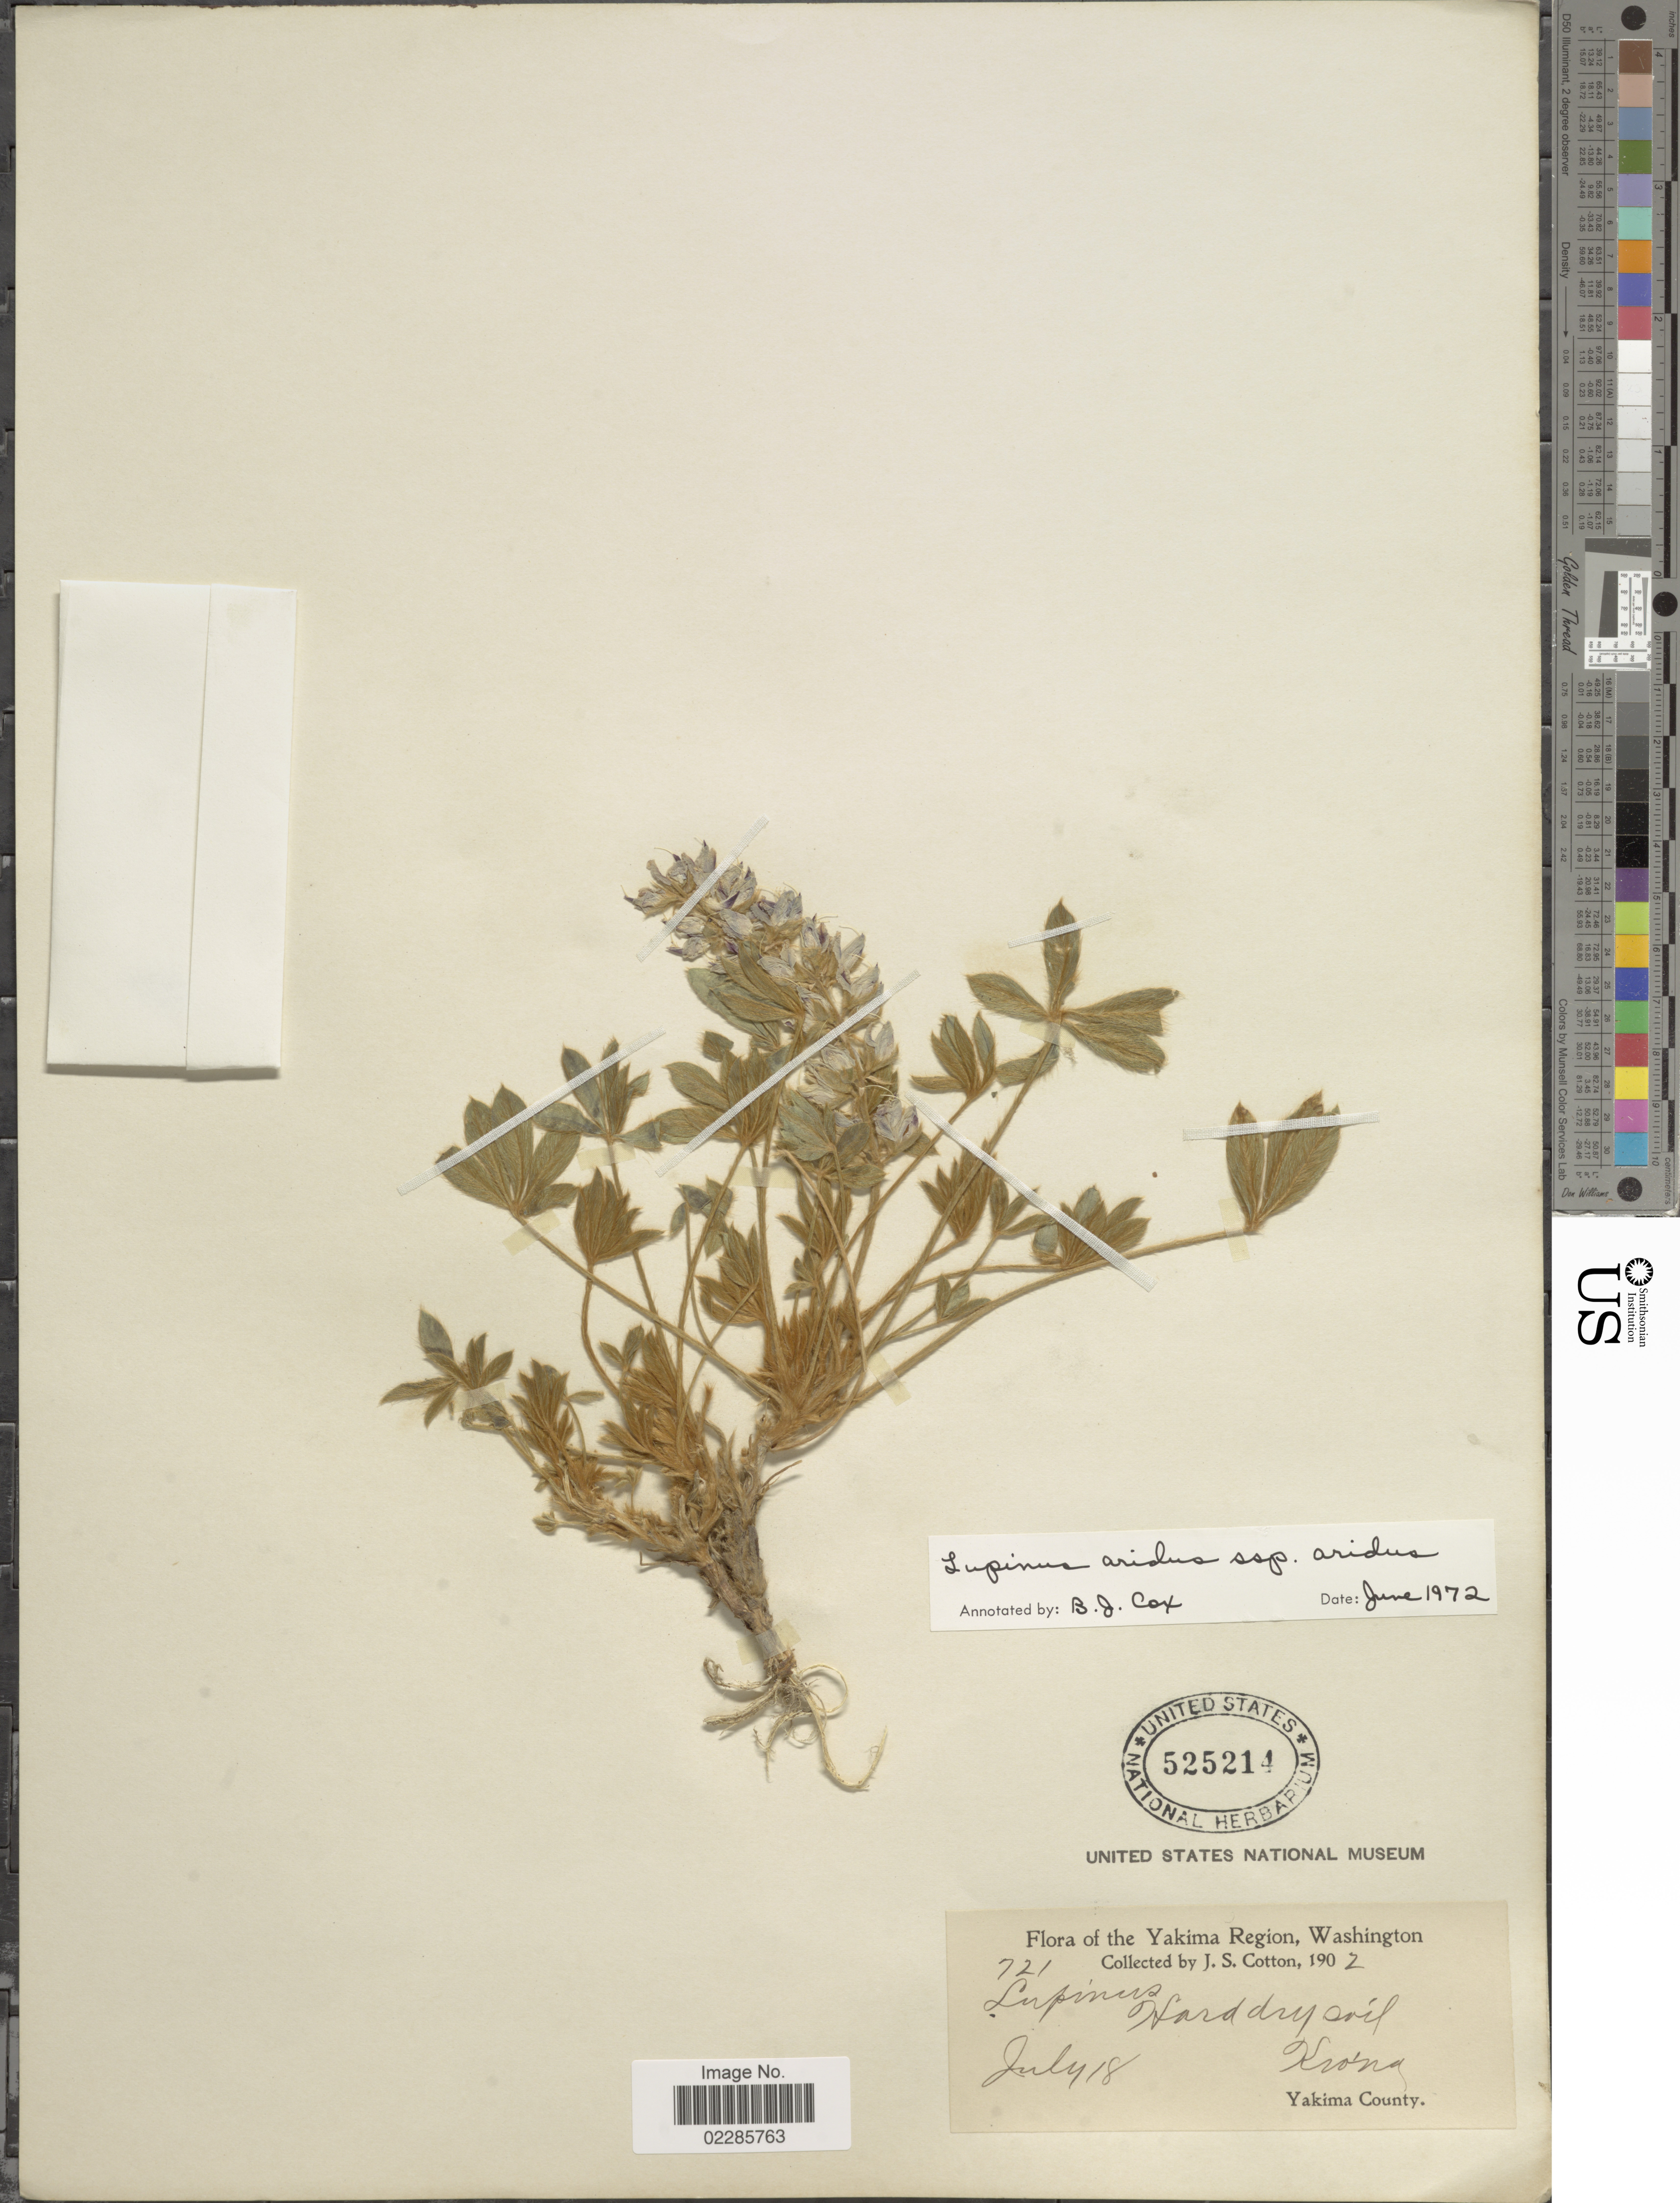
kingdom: Plantae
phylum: Tracheophyta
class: Magnoliopsida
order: Fabales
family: Fabaceae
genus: Lupinus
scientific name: Lupinus aridus subsp. aridus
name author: Douglas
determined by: Cox, B. J.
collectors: J. S. Cotton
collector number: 721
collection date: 1902-07-18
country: United States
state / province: Washington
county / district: Yakima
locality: Yakima Region, Krona, Yakima County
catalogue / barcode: US 525214